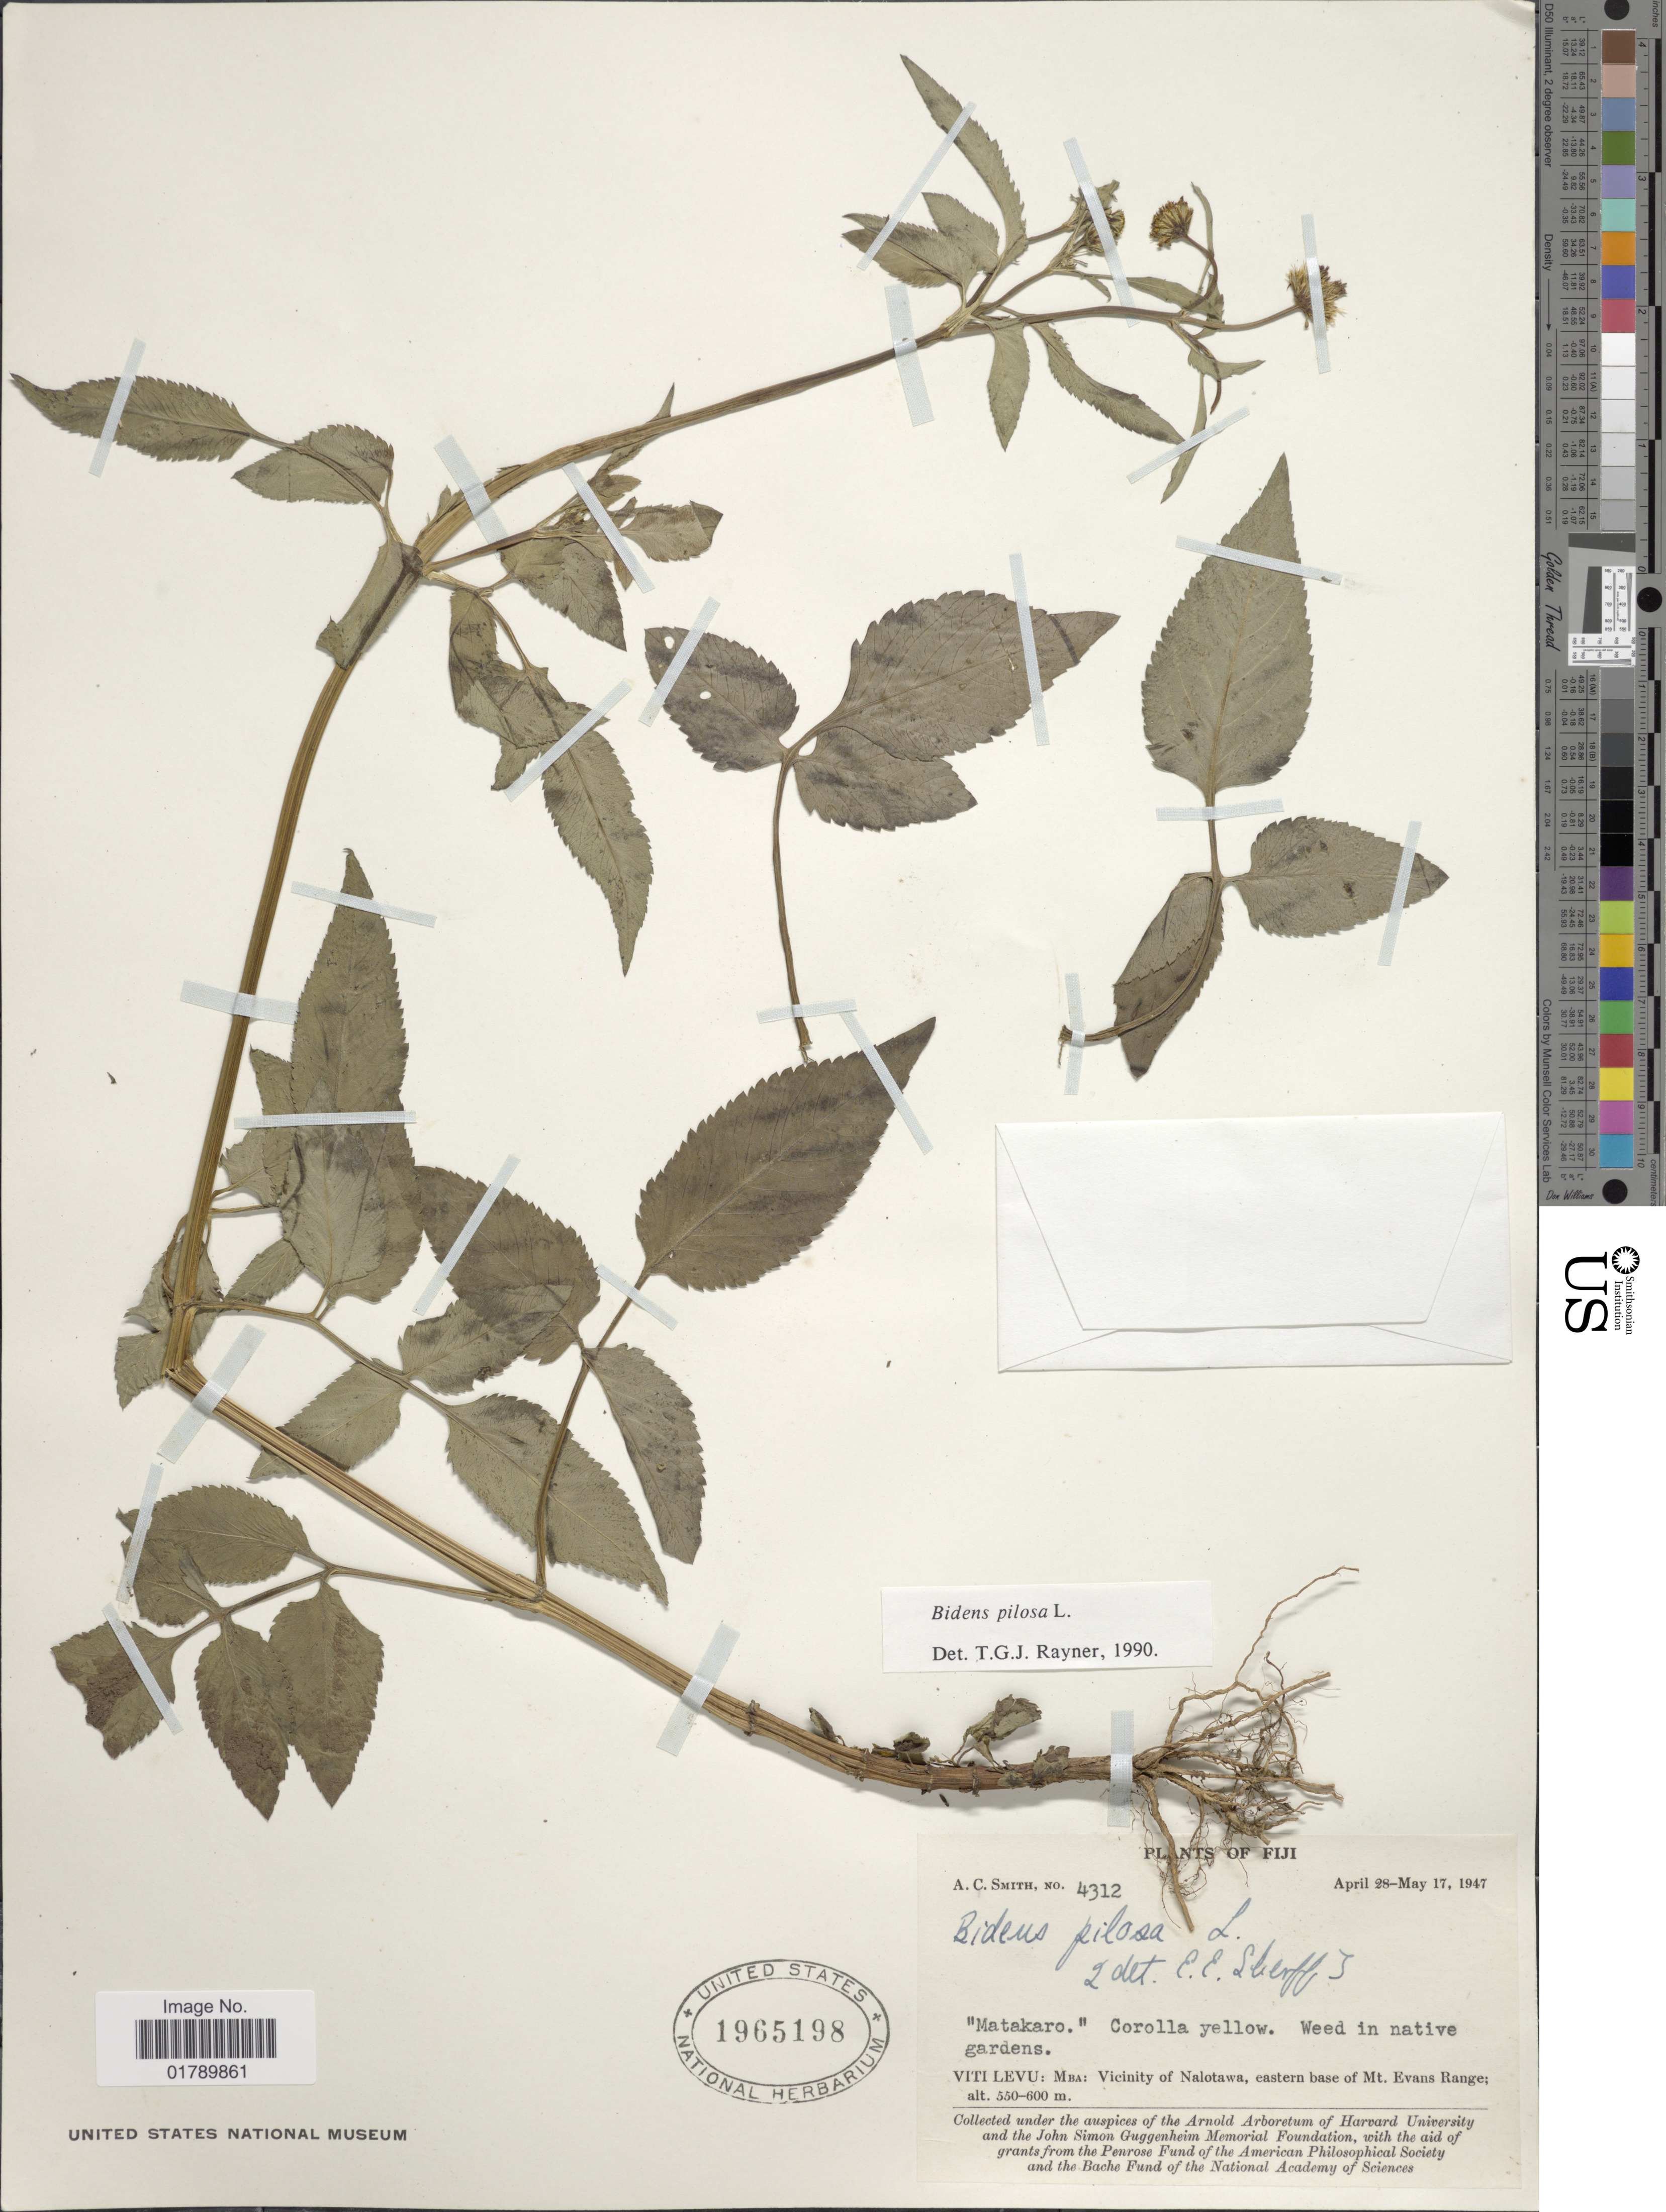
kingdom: Plantae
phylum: Tracheophyta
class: Magnoliopsida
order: Asterales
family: Asteraceae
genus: Bidens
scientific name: Bidens pilosa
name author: L.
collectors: A. C. Smith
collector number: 4312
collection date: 1947-04-28/1947-05-17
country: Fiji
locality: Viti Levu: Mba: Vicinity of Nalotawa, eastern base of Mt. Evans Range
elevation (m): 550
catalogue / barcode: US 1965198